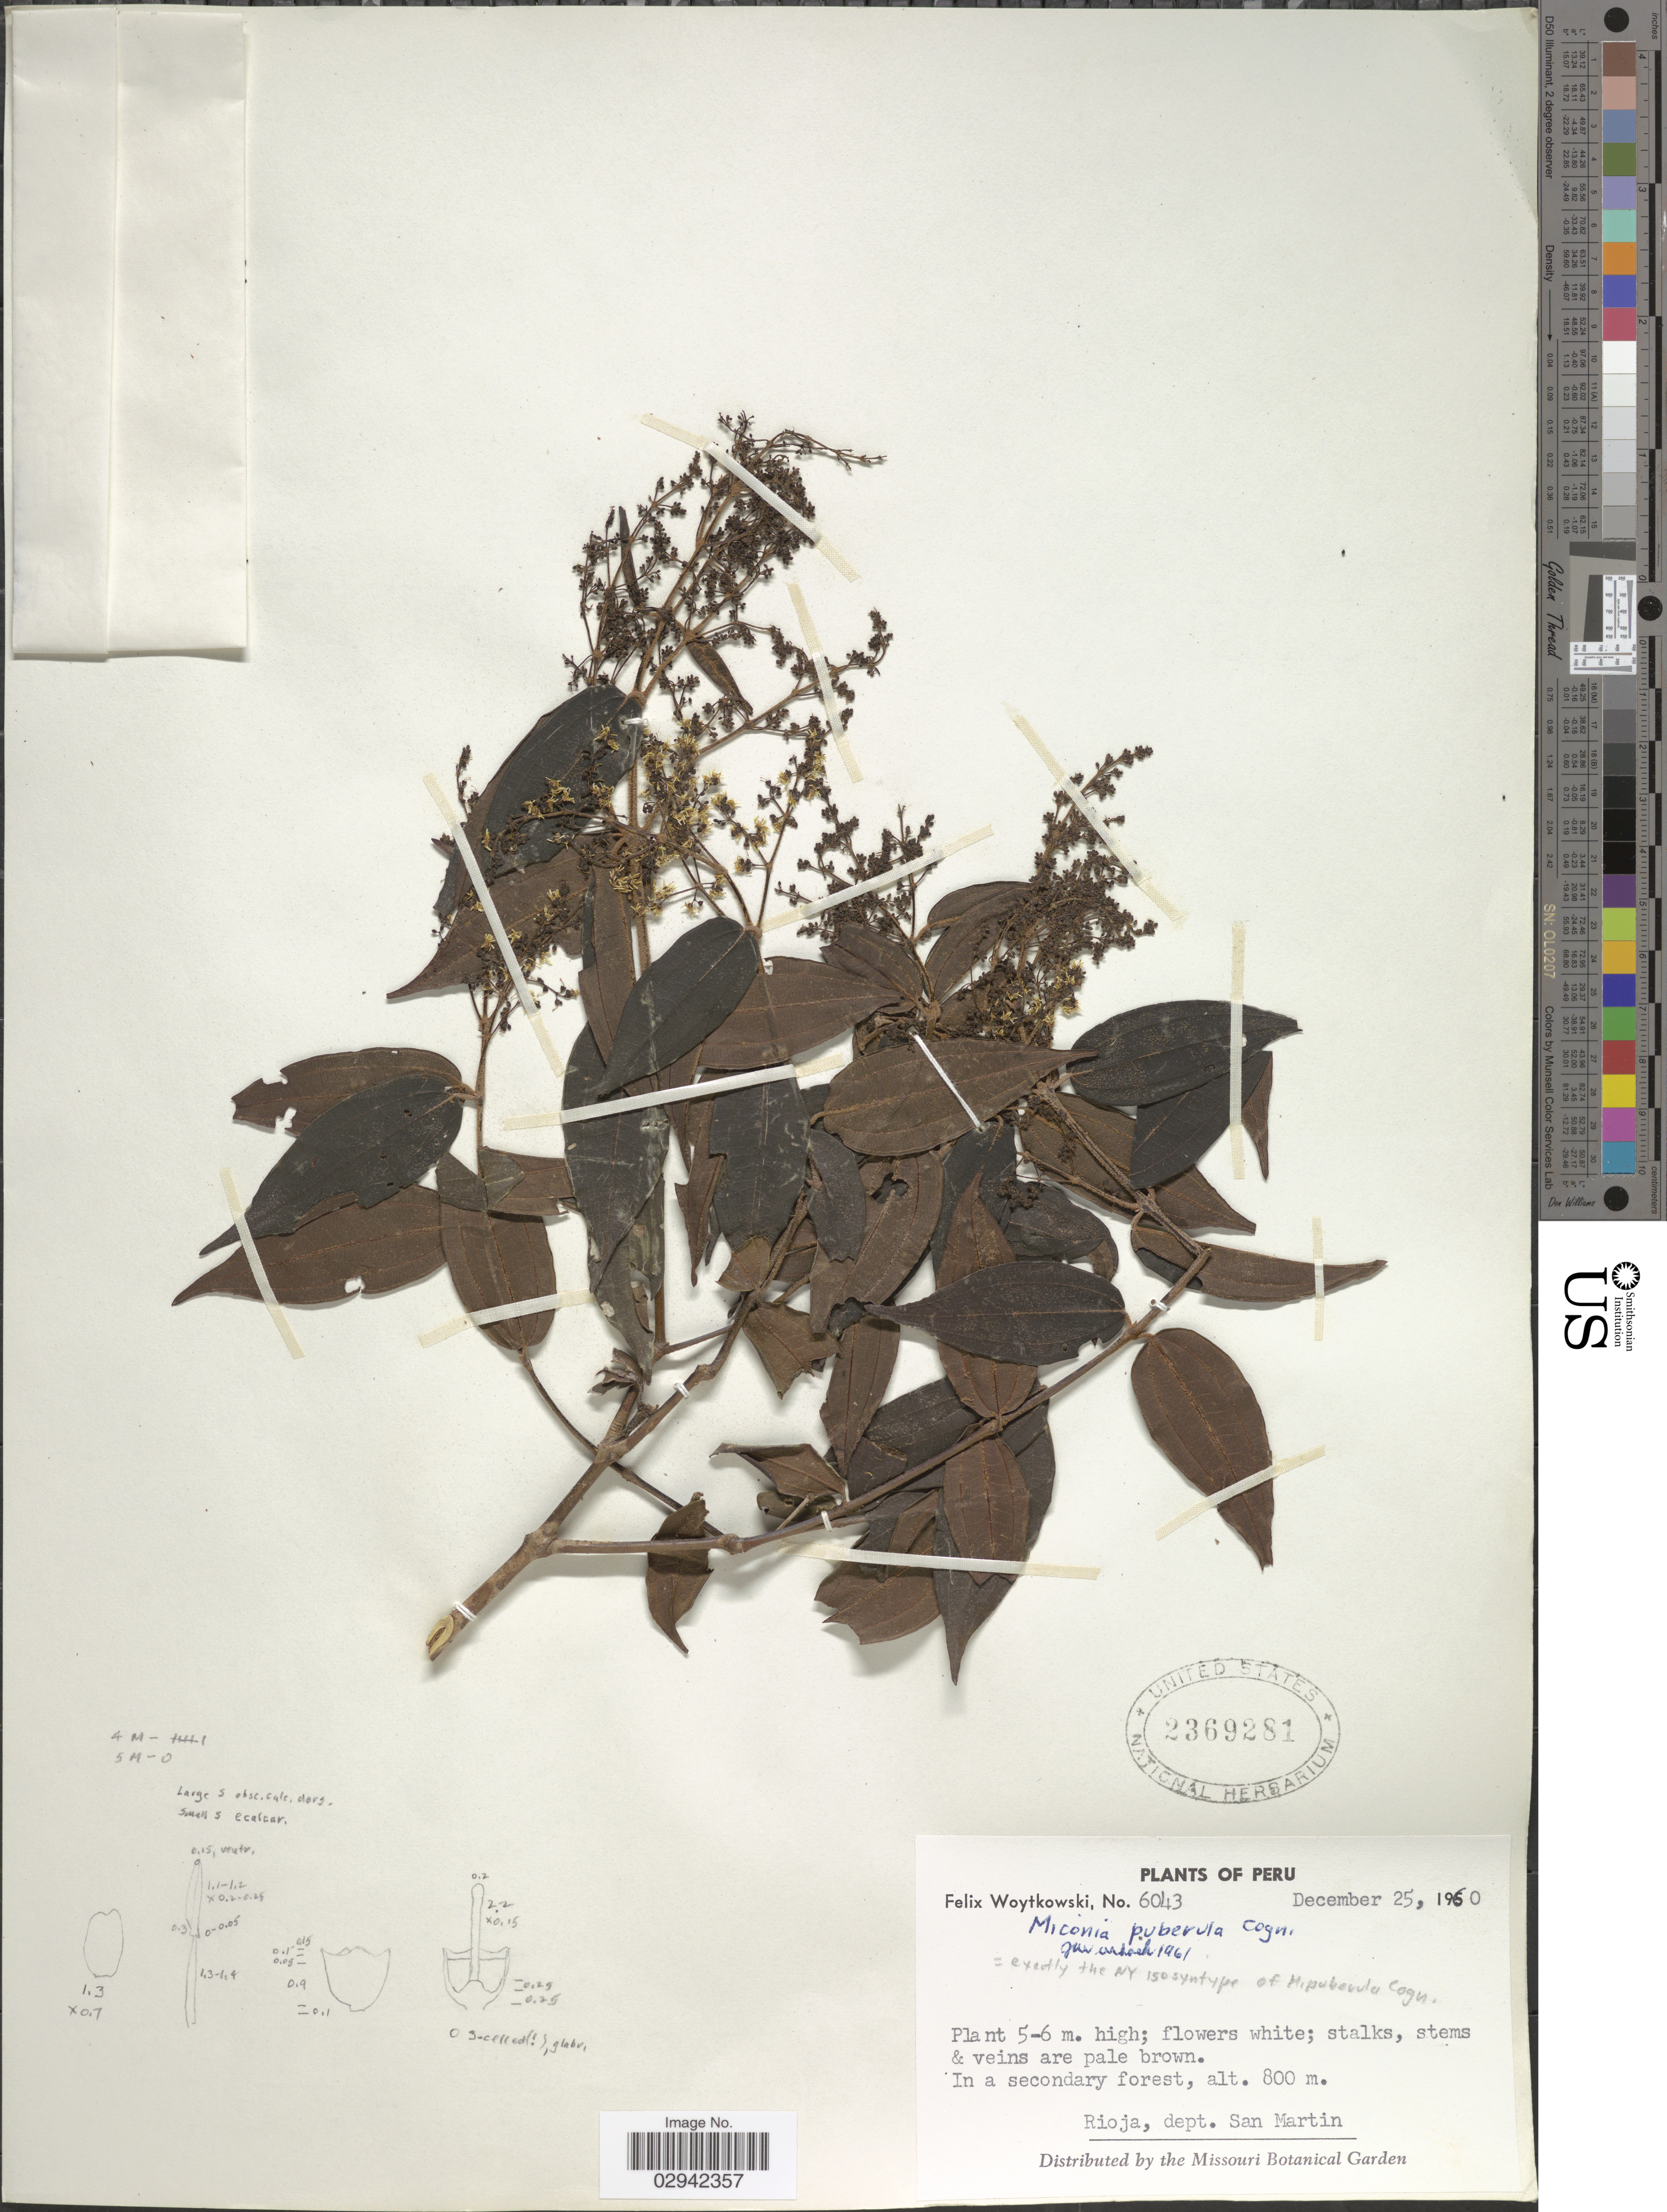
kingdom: Plantae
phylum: Tracheophyta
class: Magnoliopsida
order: Myrtales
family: Melastomataceae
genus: Miconia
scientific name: Miconia puberula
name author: Cogn.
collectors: F. Woytkowski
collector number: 6043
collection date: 1960-12-25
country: Peru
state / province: San Martín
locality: Rioja, Dept. San Martin.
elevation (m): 800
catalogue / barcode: US 2369281